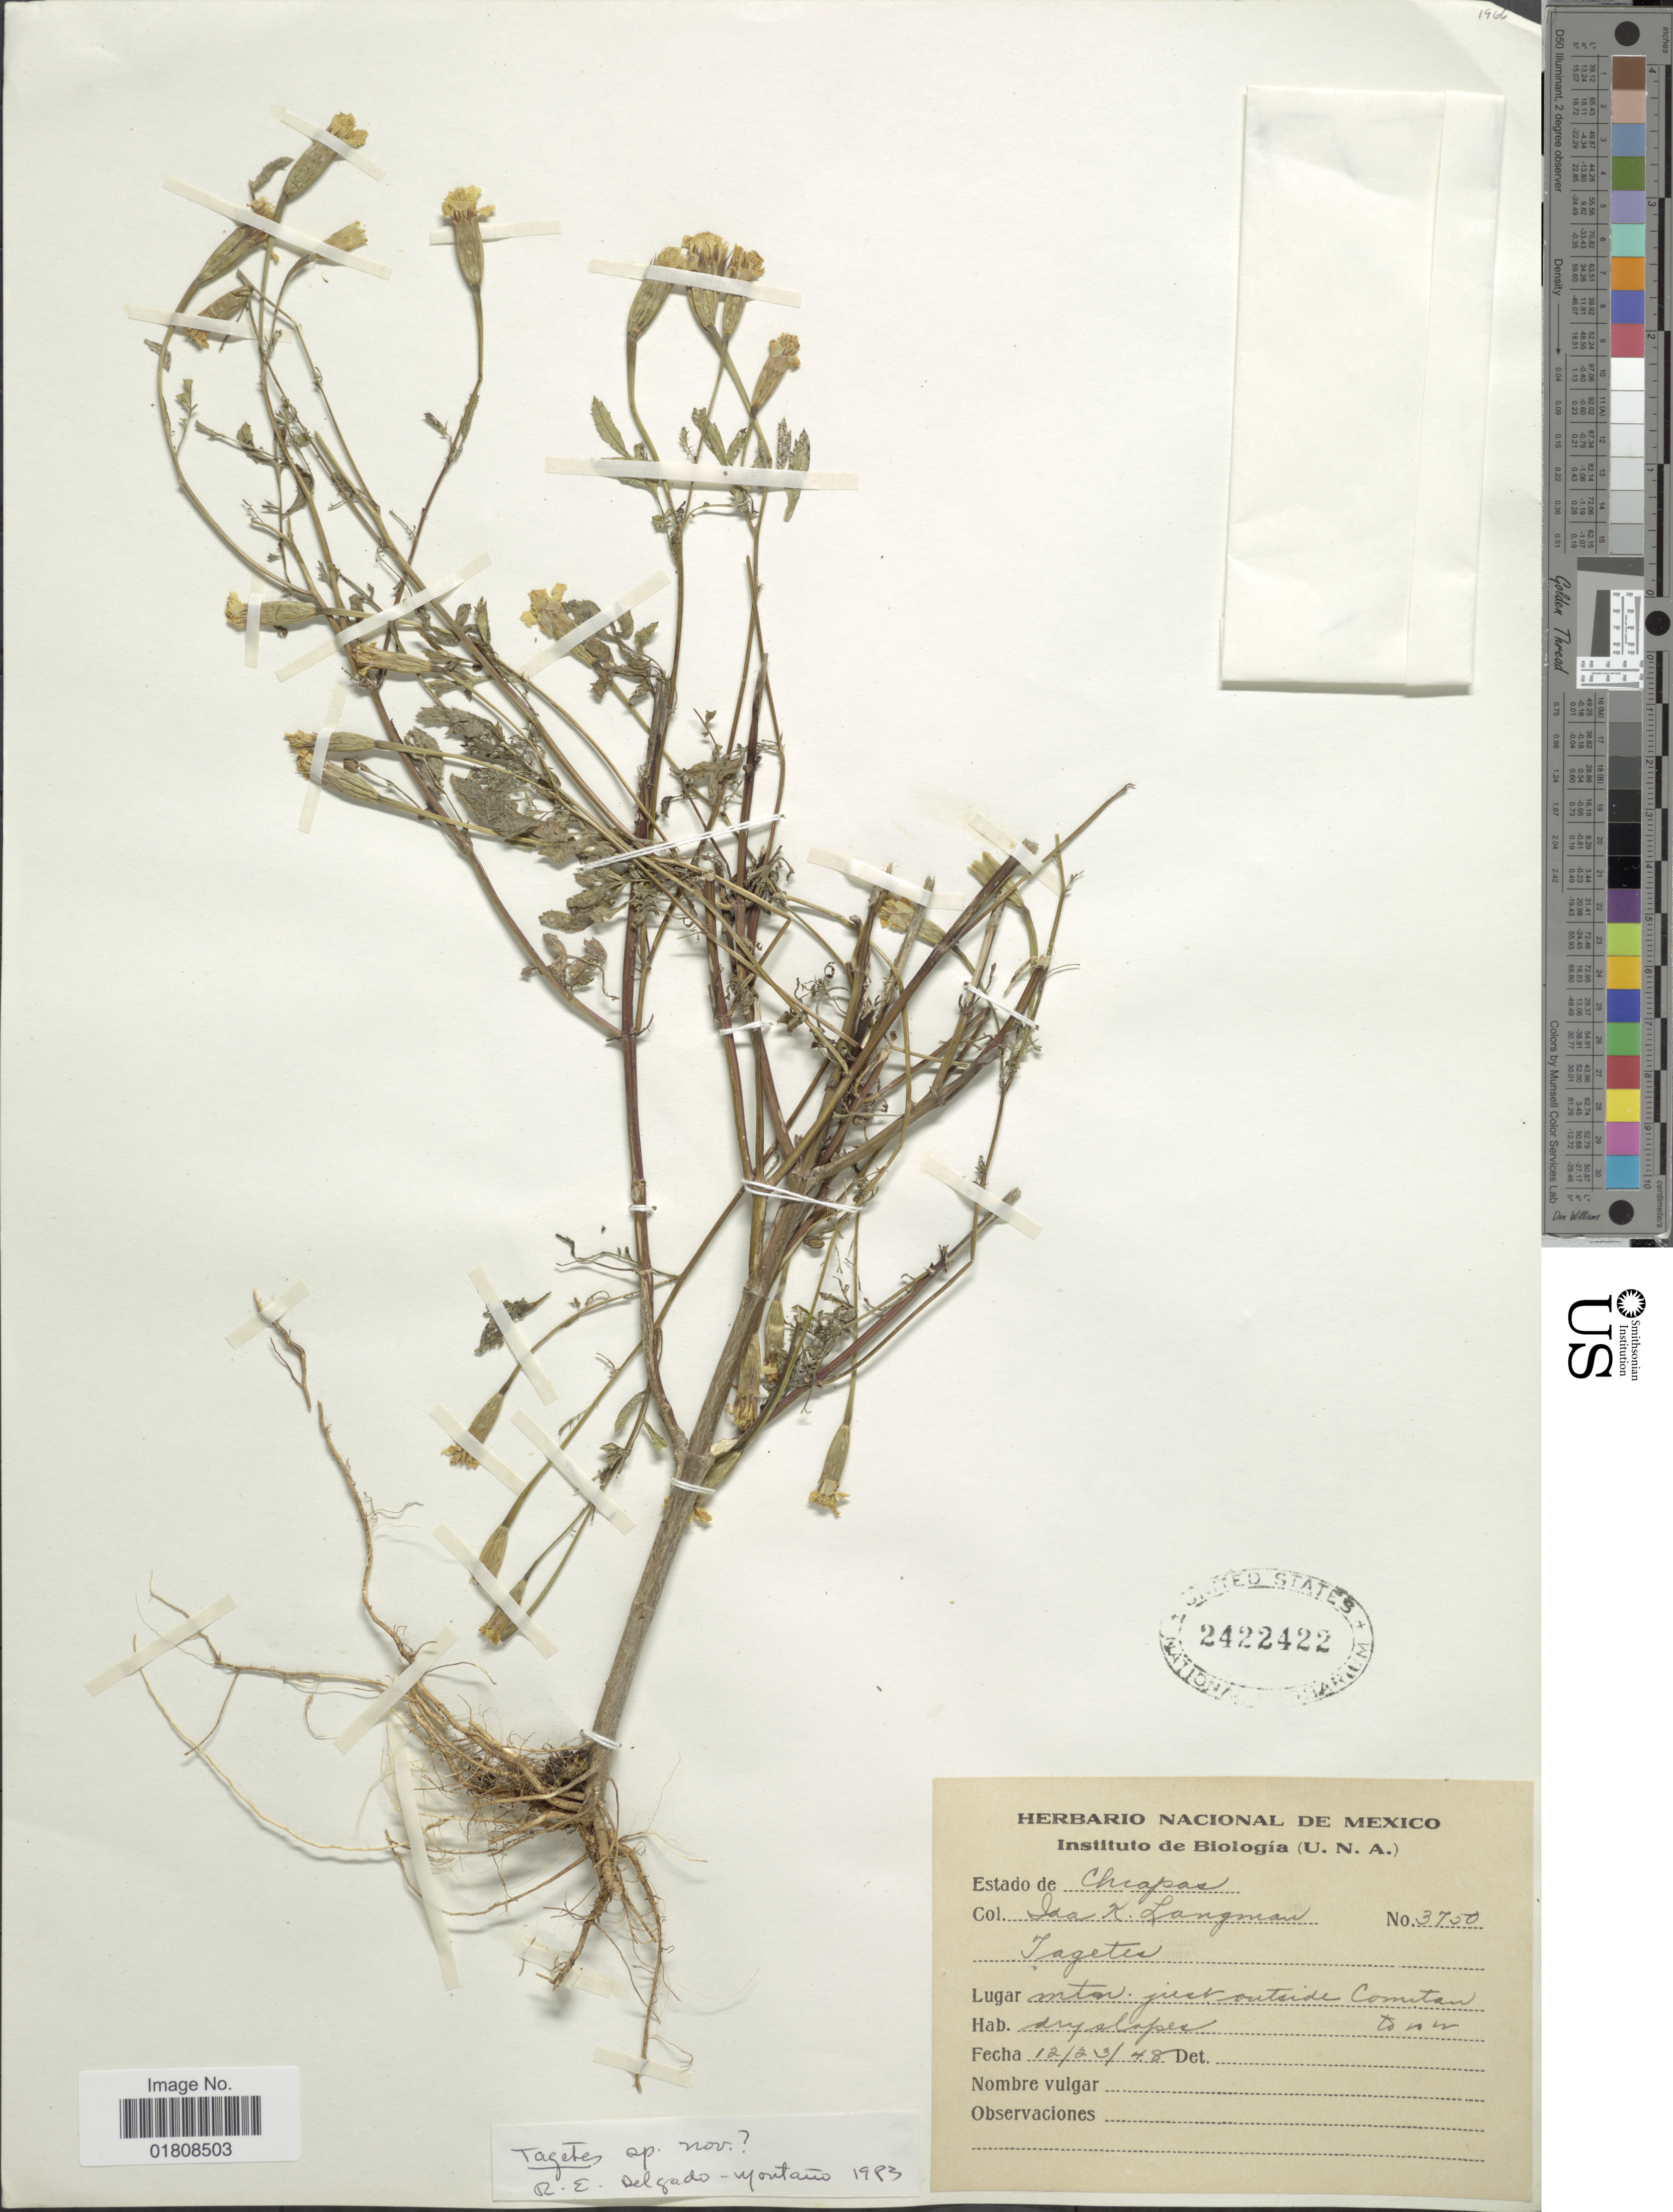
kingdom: Plantae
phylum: Tracheophyta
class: Magnoliopsida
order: Asterales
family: Asteraceae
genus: Tagetes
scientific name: Tagetes tenuifolia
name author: Cav.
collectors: I. K. Langman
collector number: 3750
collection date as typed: Transcribed d/m/y: 23/12/48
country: Mexico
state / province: Chiapas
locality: Mtn just outside Comitan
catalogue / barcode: US 2422422